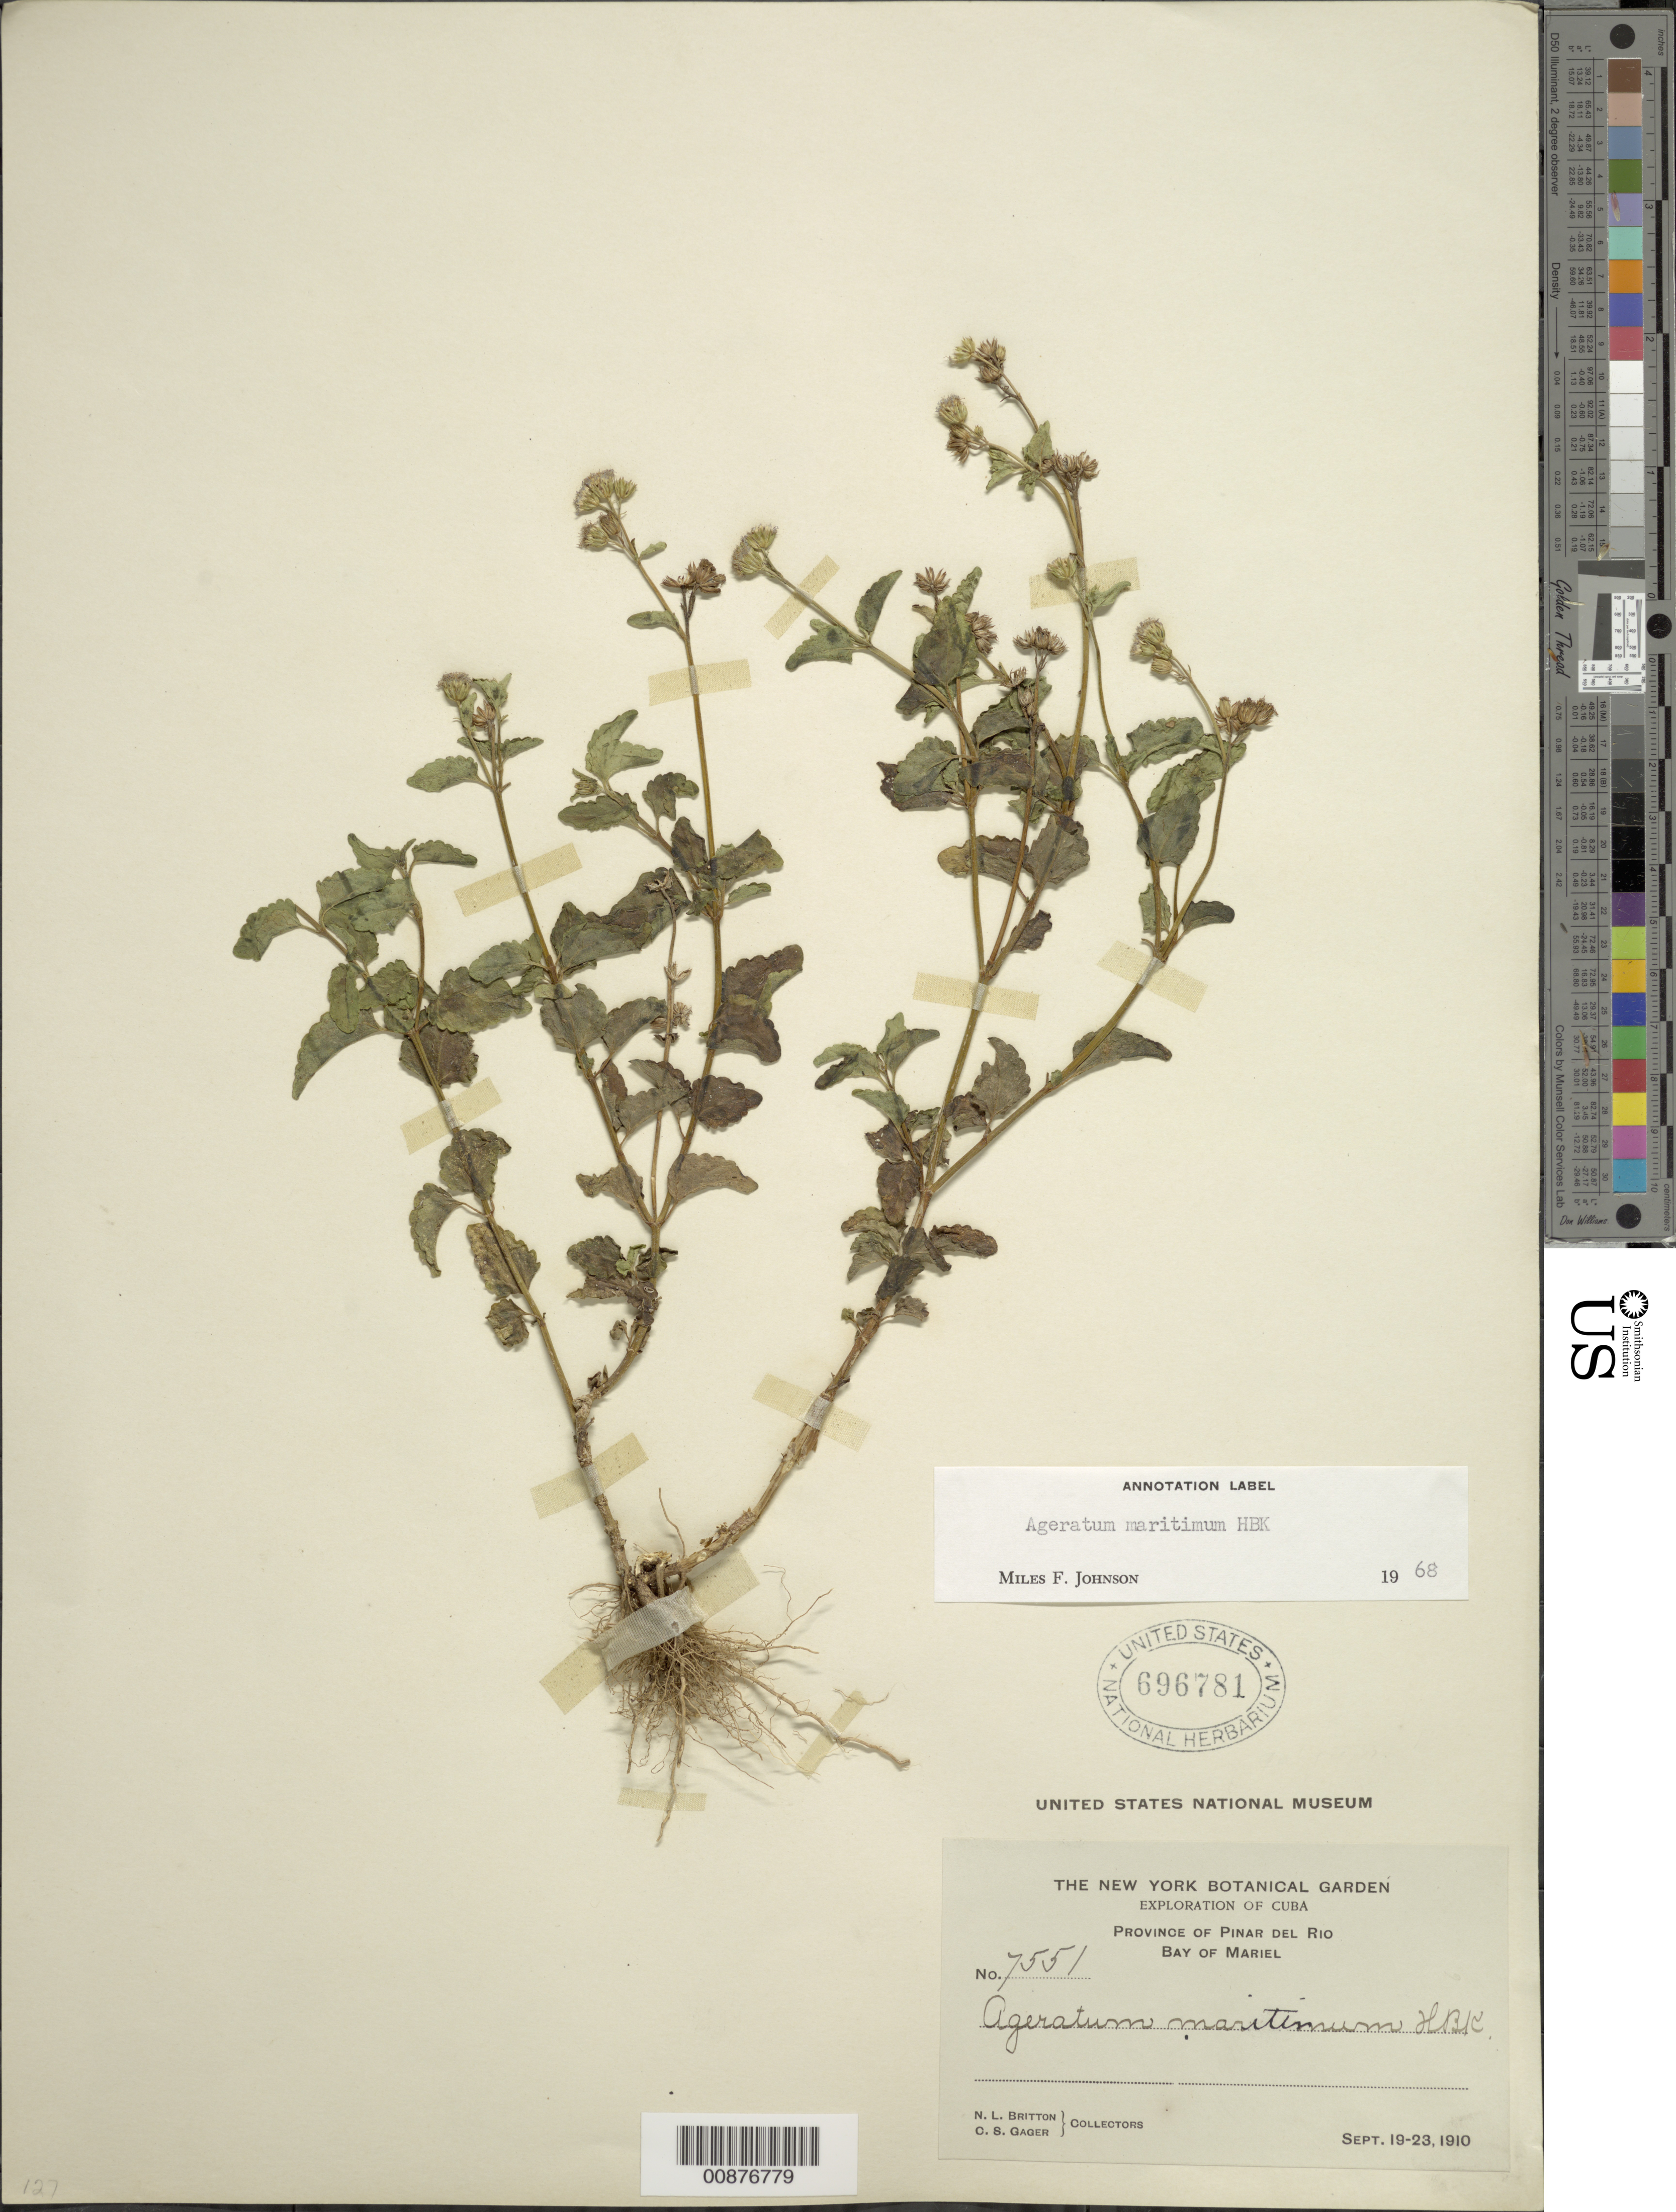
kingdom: Plantae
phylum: Tracheophyta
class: Magnoliopsida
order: Asterales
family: Asteraceae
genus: Ageratum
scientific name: Ageratum maritimum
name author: Kunth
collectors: N. Britton & C. Gager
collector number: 7551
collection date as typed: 19 Sep 1910 to 23 Sep 1910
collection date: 1910-09-19/1910-09-23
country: Cuba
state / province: Pinar del Río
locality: Bay of Mariel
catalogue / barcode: US 696781